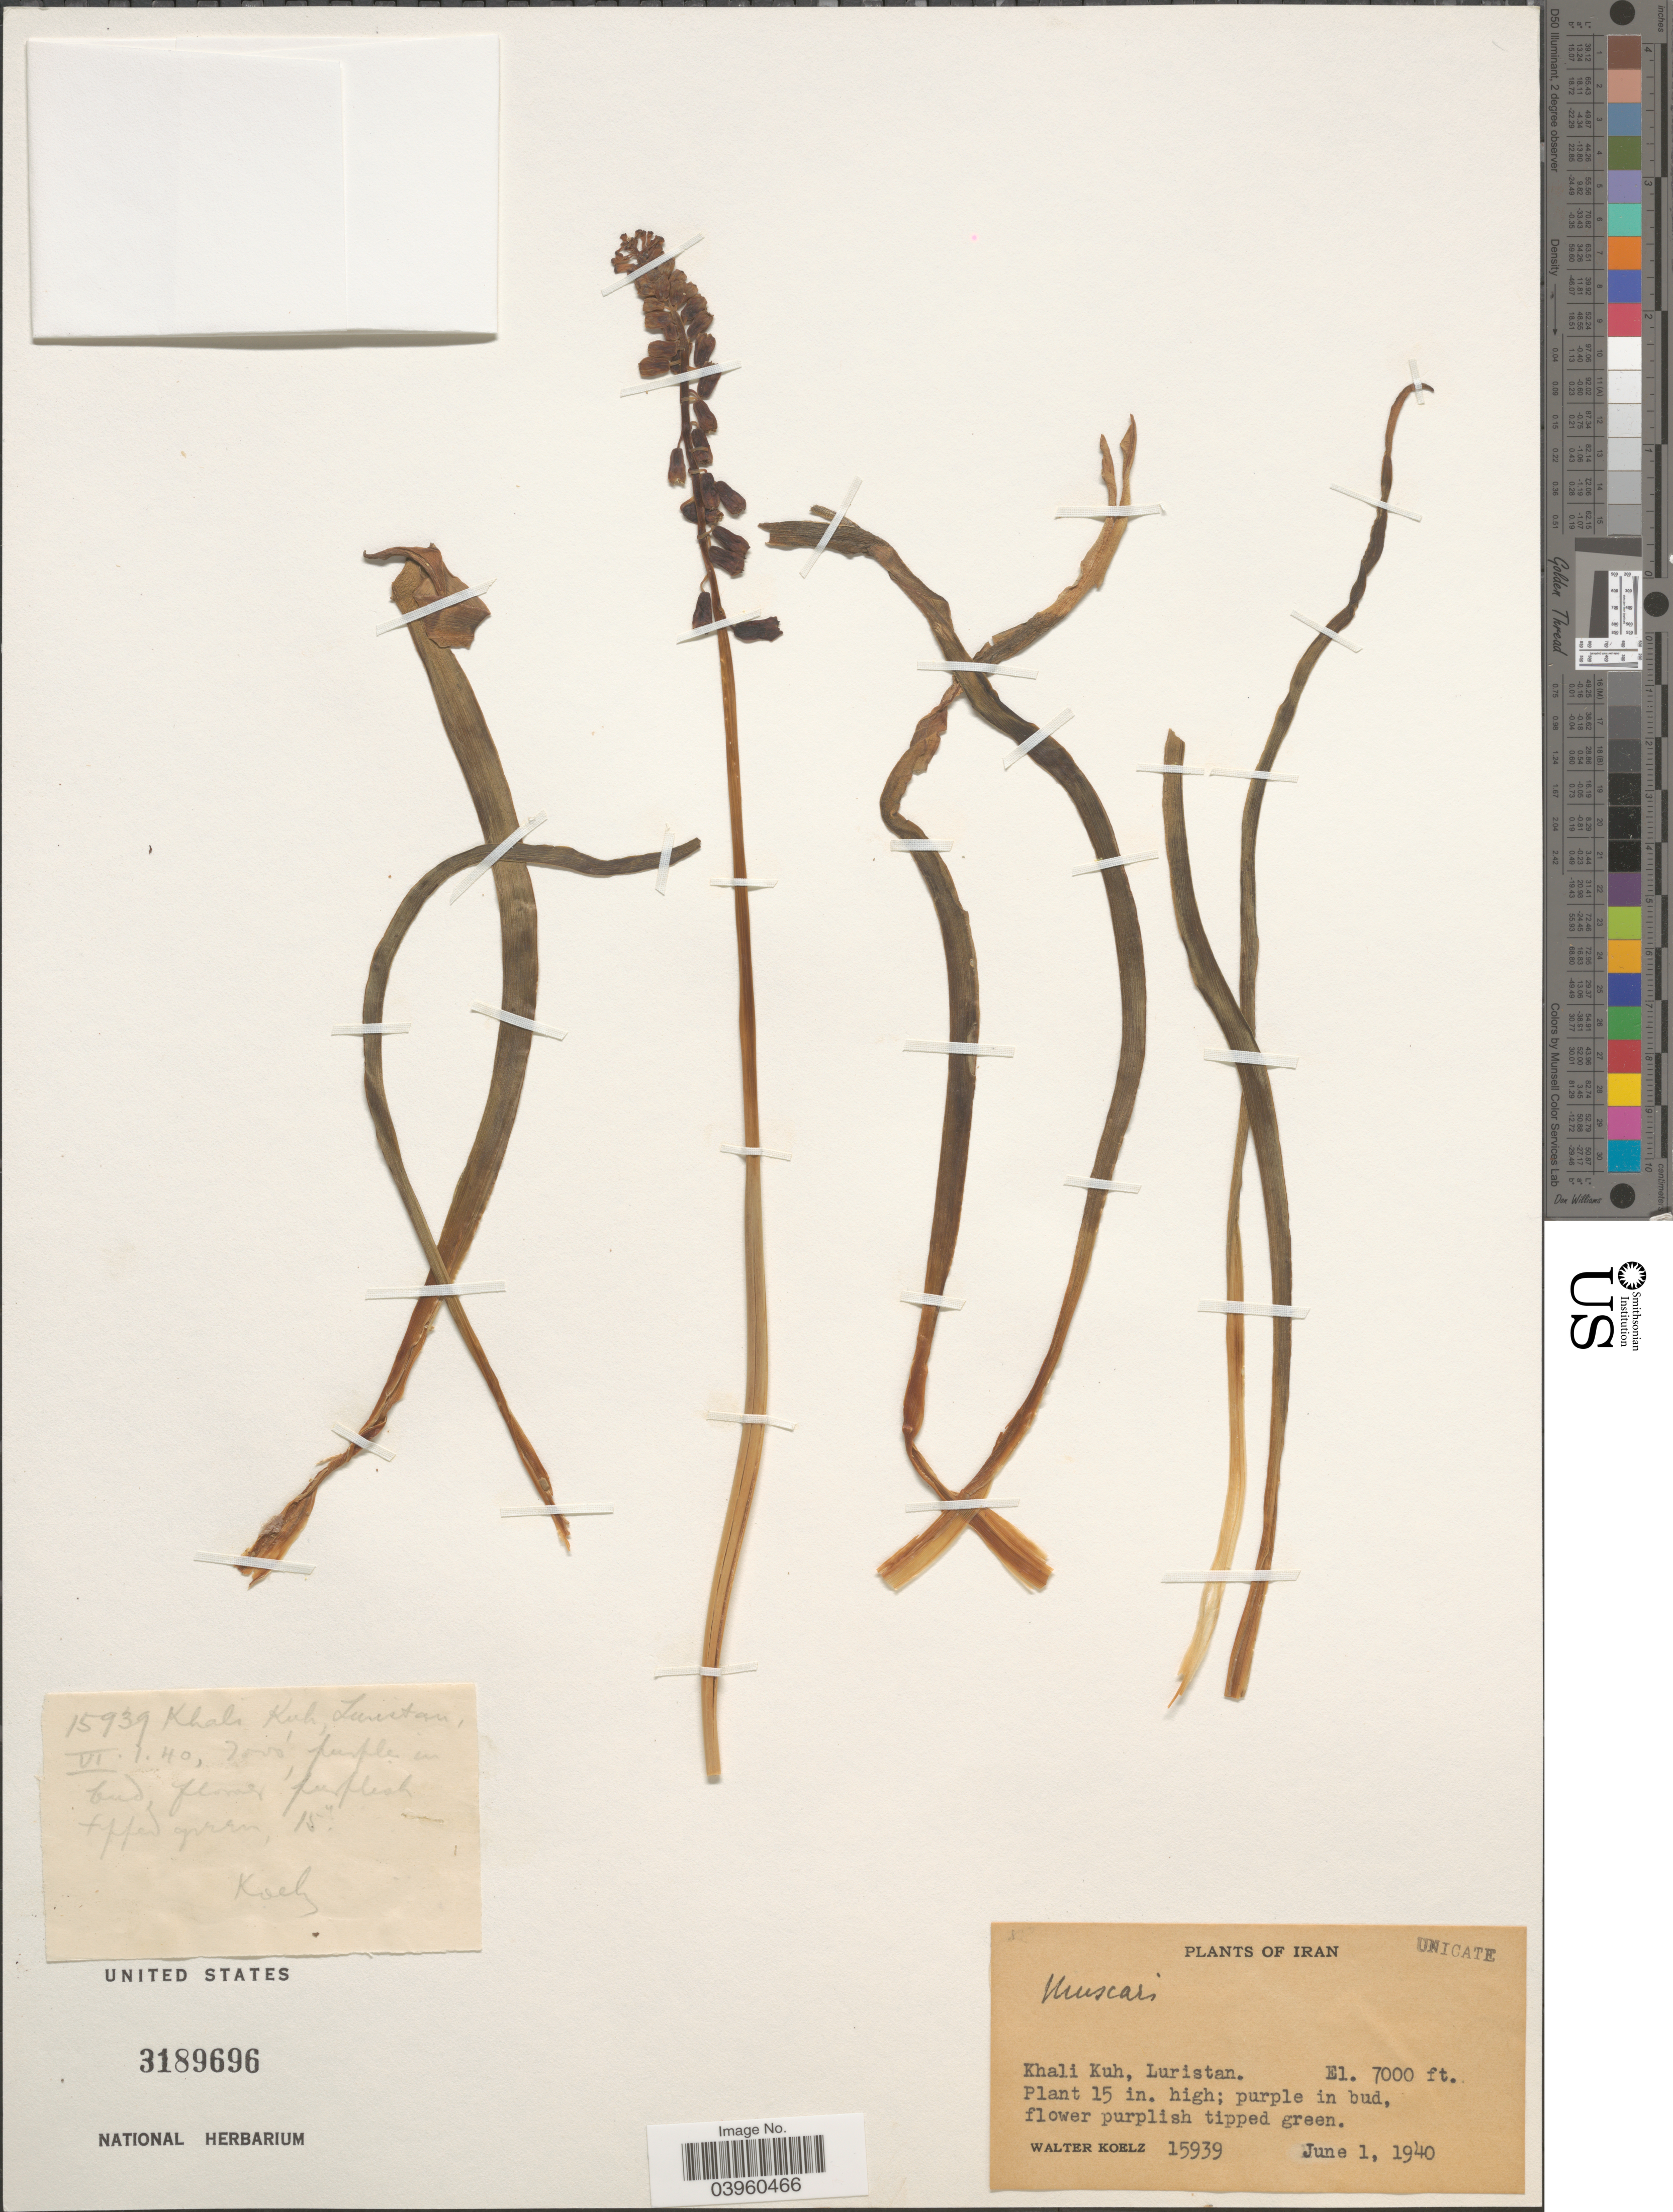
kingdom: Plantae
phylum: Tracheophyta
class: Liliopsida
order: Asparagales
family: Asparagaceae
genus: Muscari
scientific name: Muscari sp.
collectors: W. N. Koelz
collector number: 15939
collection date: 1940-06-01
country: Iran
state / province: Lorestan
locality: Khali Kuh, Luristan.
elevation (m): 2134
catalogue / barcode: US 3189696